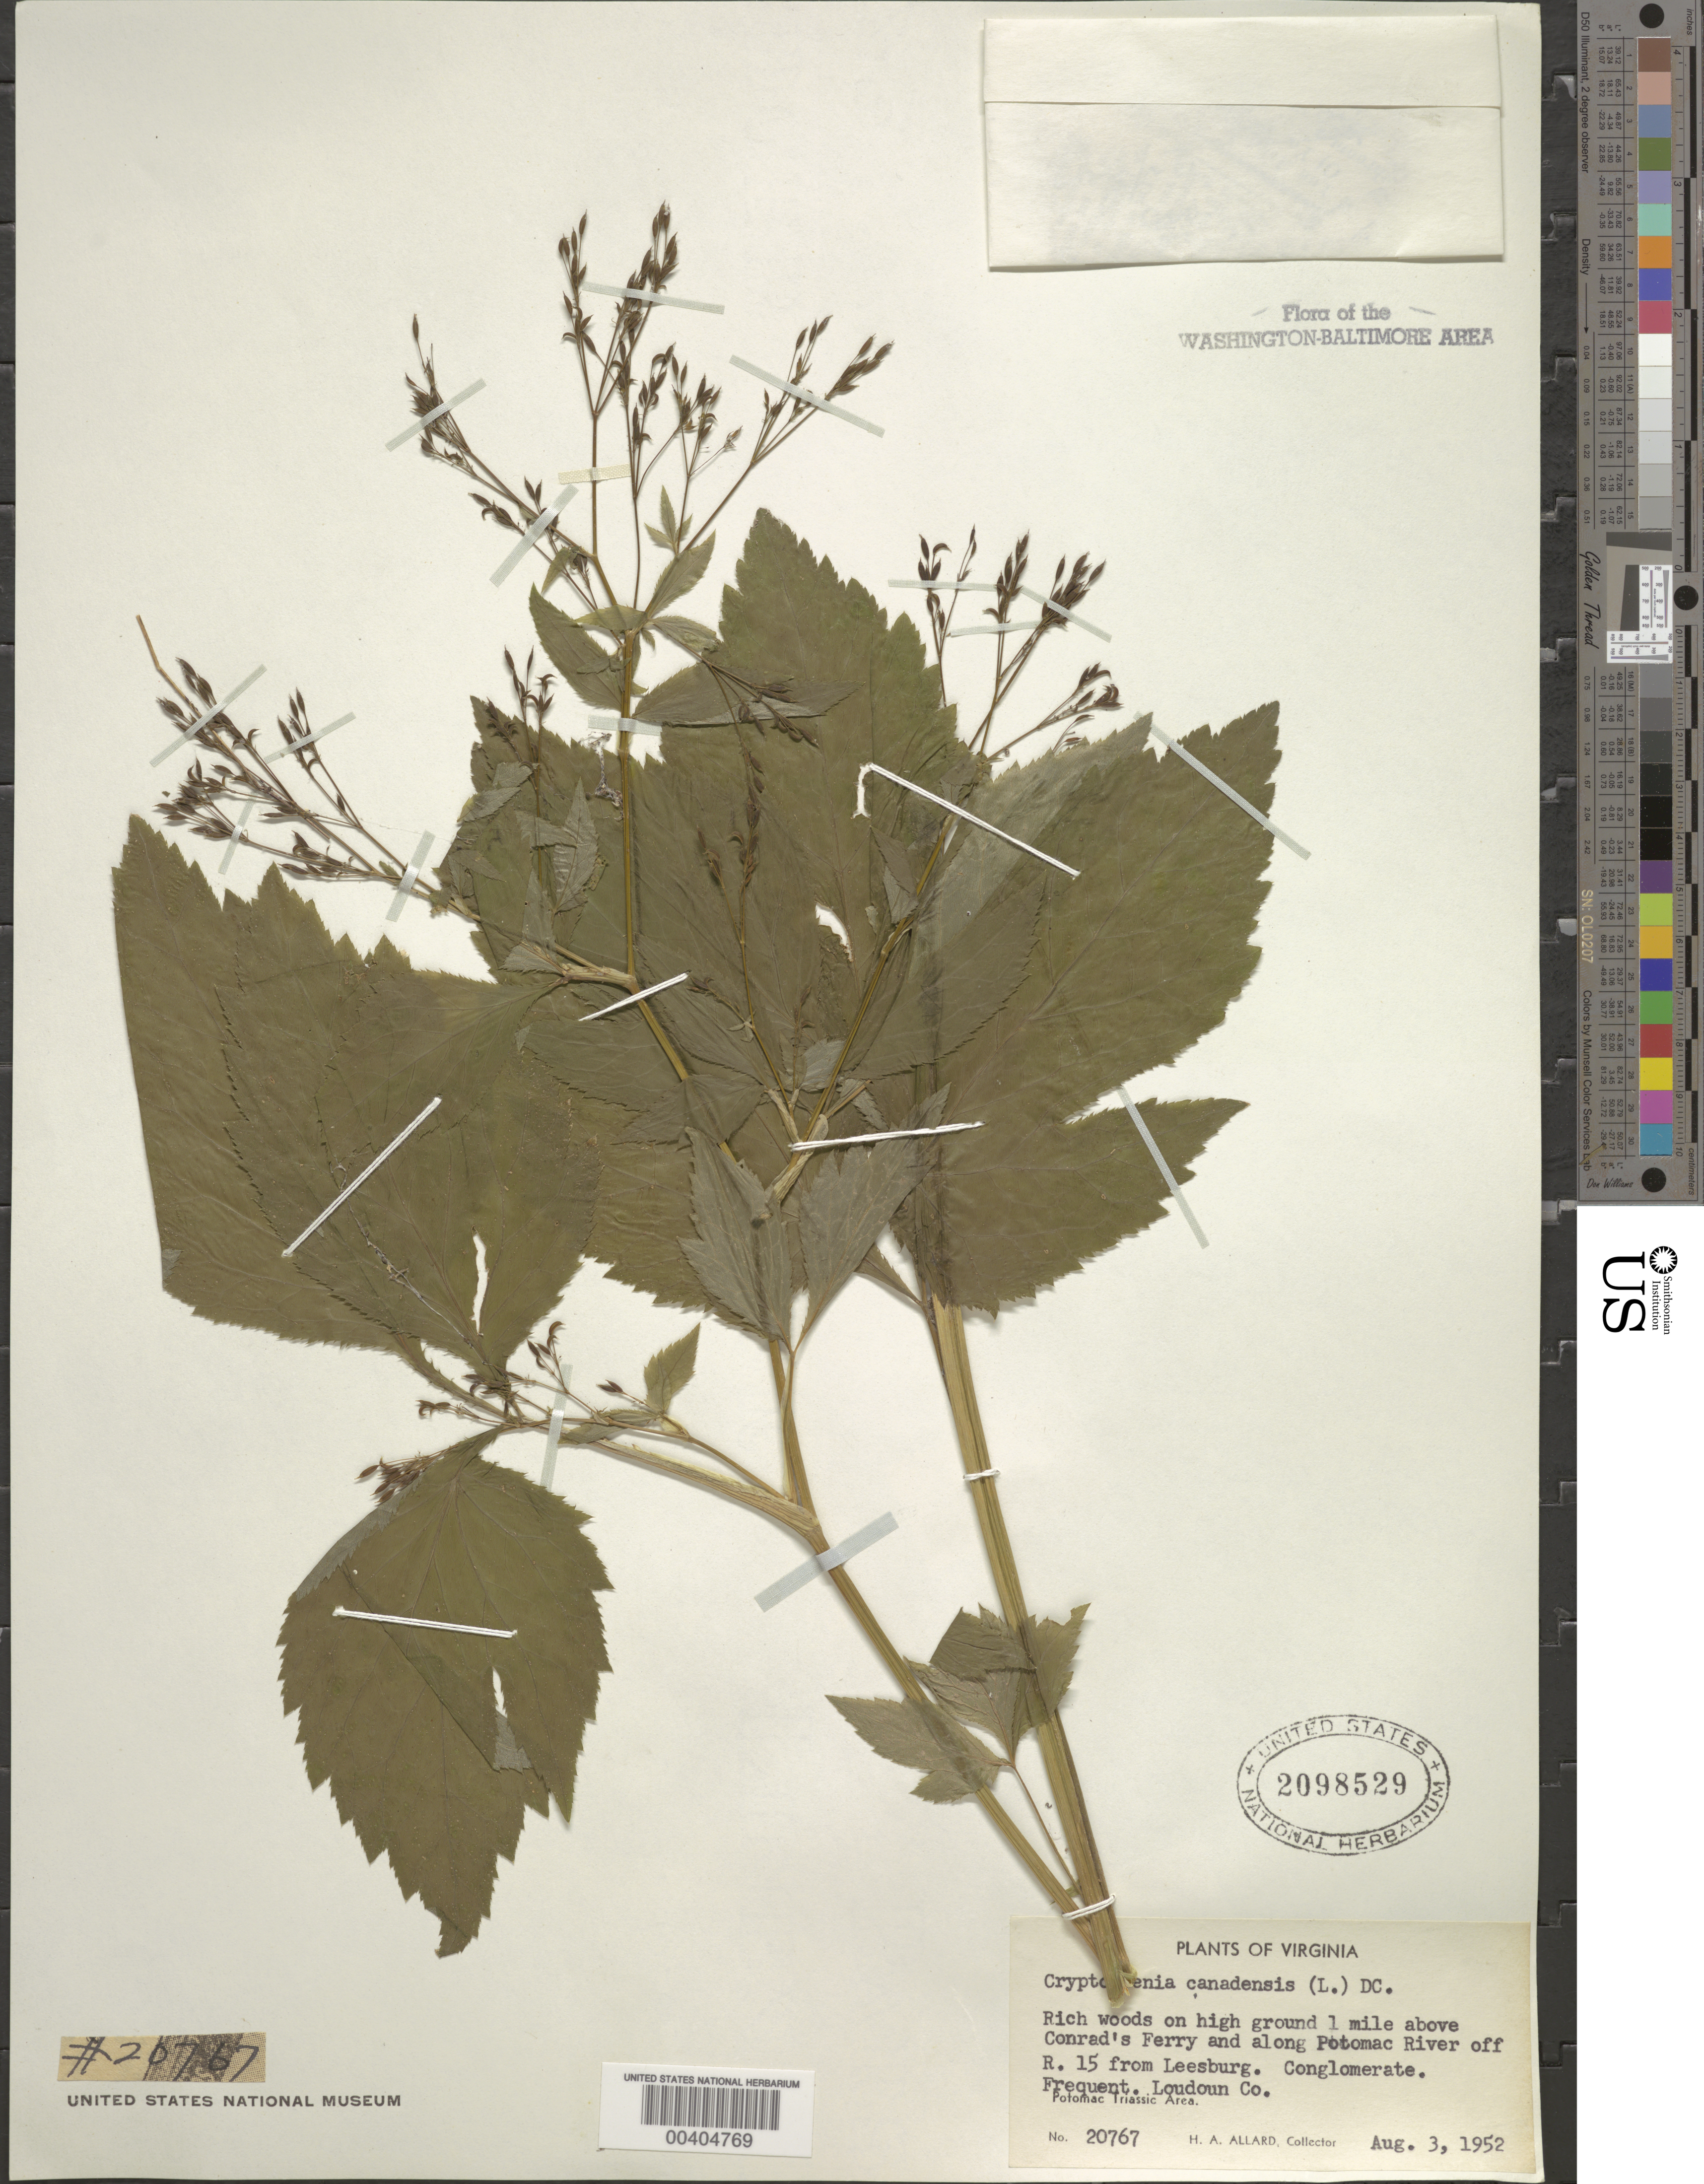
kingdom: Plantae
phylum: Tracheophyta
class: Magnoliopsida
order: Apiales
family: Apiaceae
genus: Cryptotaenia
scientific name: Cryptotaenia canadensis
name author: (L.) DC.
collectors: H. A. Allard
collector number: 20767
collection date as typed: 03 Aug 1952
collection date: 1952-08-03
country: United States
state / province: Virginia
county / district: Loudoun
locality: Above Conrads Ferry along Potomac River off Route 15 C. & O. Canal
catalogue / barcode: US 2098529